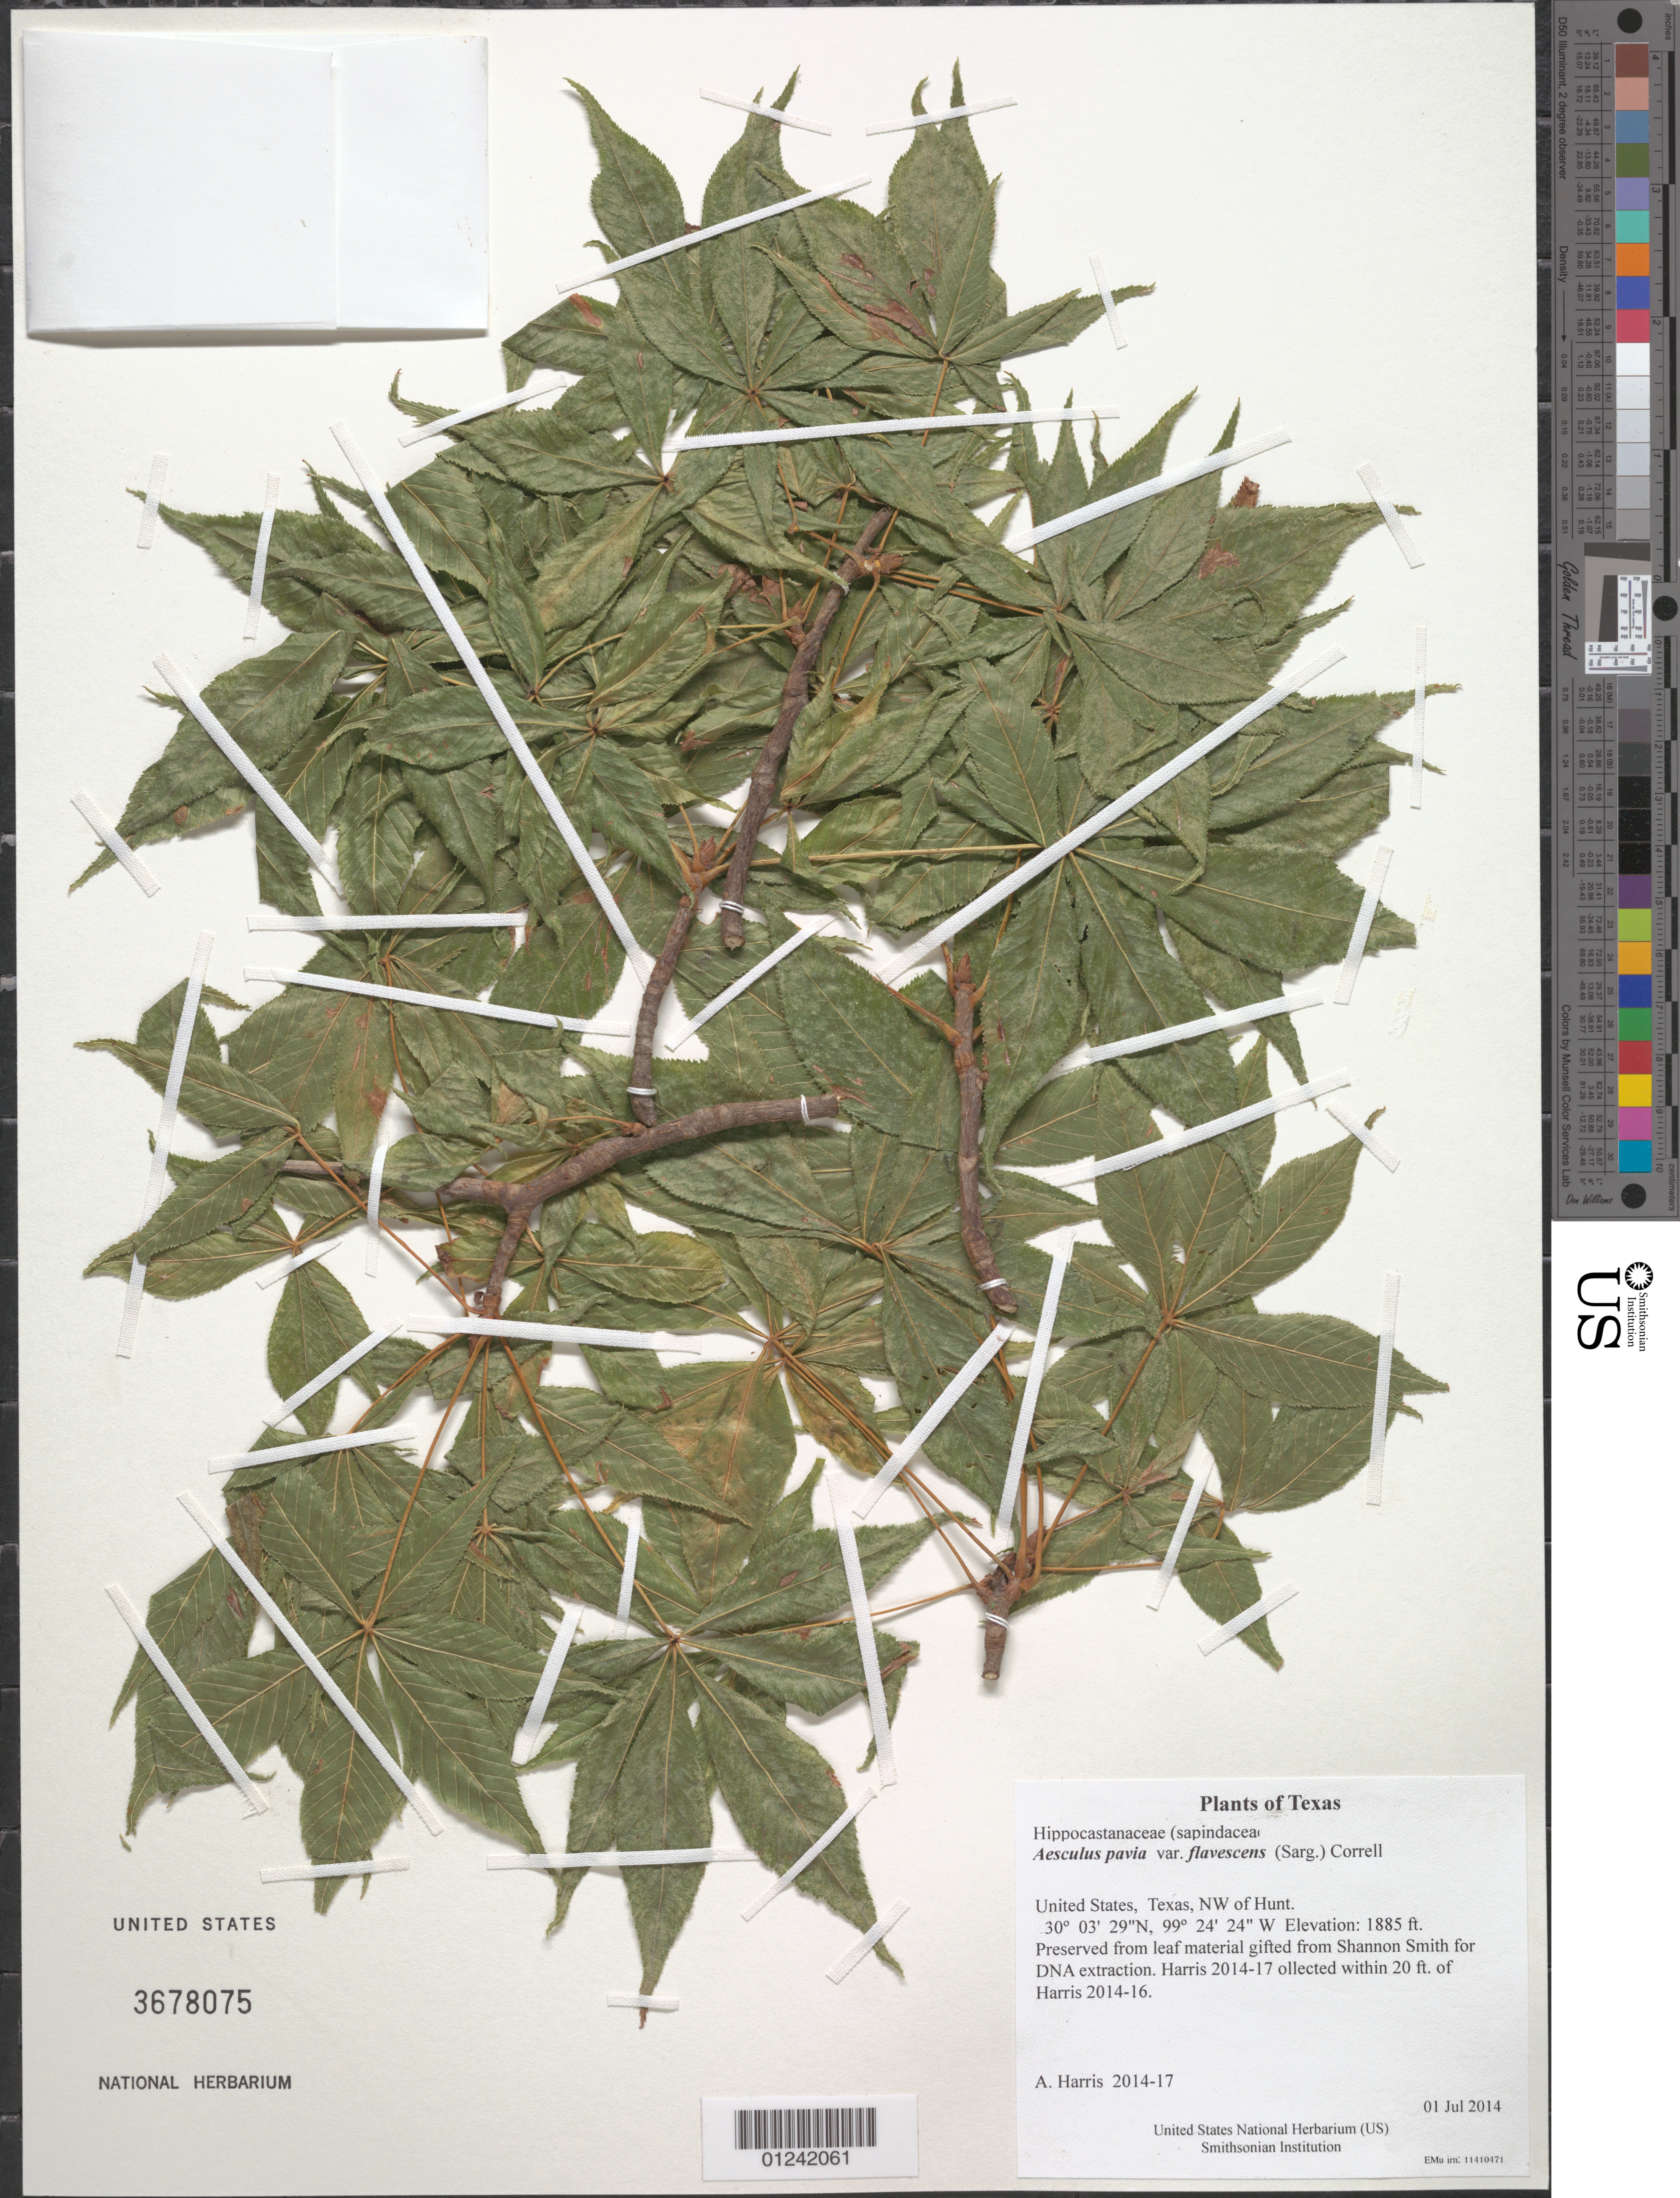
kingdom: Plantae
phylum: Tracheophyta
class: Magnoliopsida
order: Sapindales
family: Sapindaceae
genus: Aesculus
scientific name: Aesculus pavia var. flavescens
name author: (Sarg.) Correll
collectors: A. J. Harris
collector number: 2014-17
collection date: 2014-07-01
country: United States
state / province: Texas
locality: NW of Hunt.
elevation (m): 575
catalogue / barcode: US 3678075